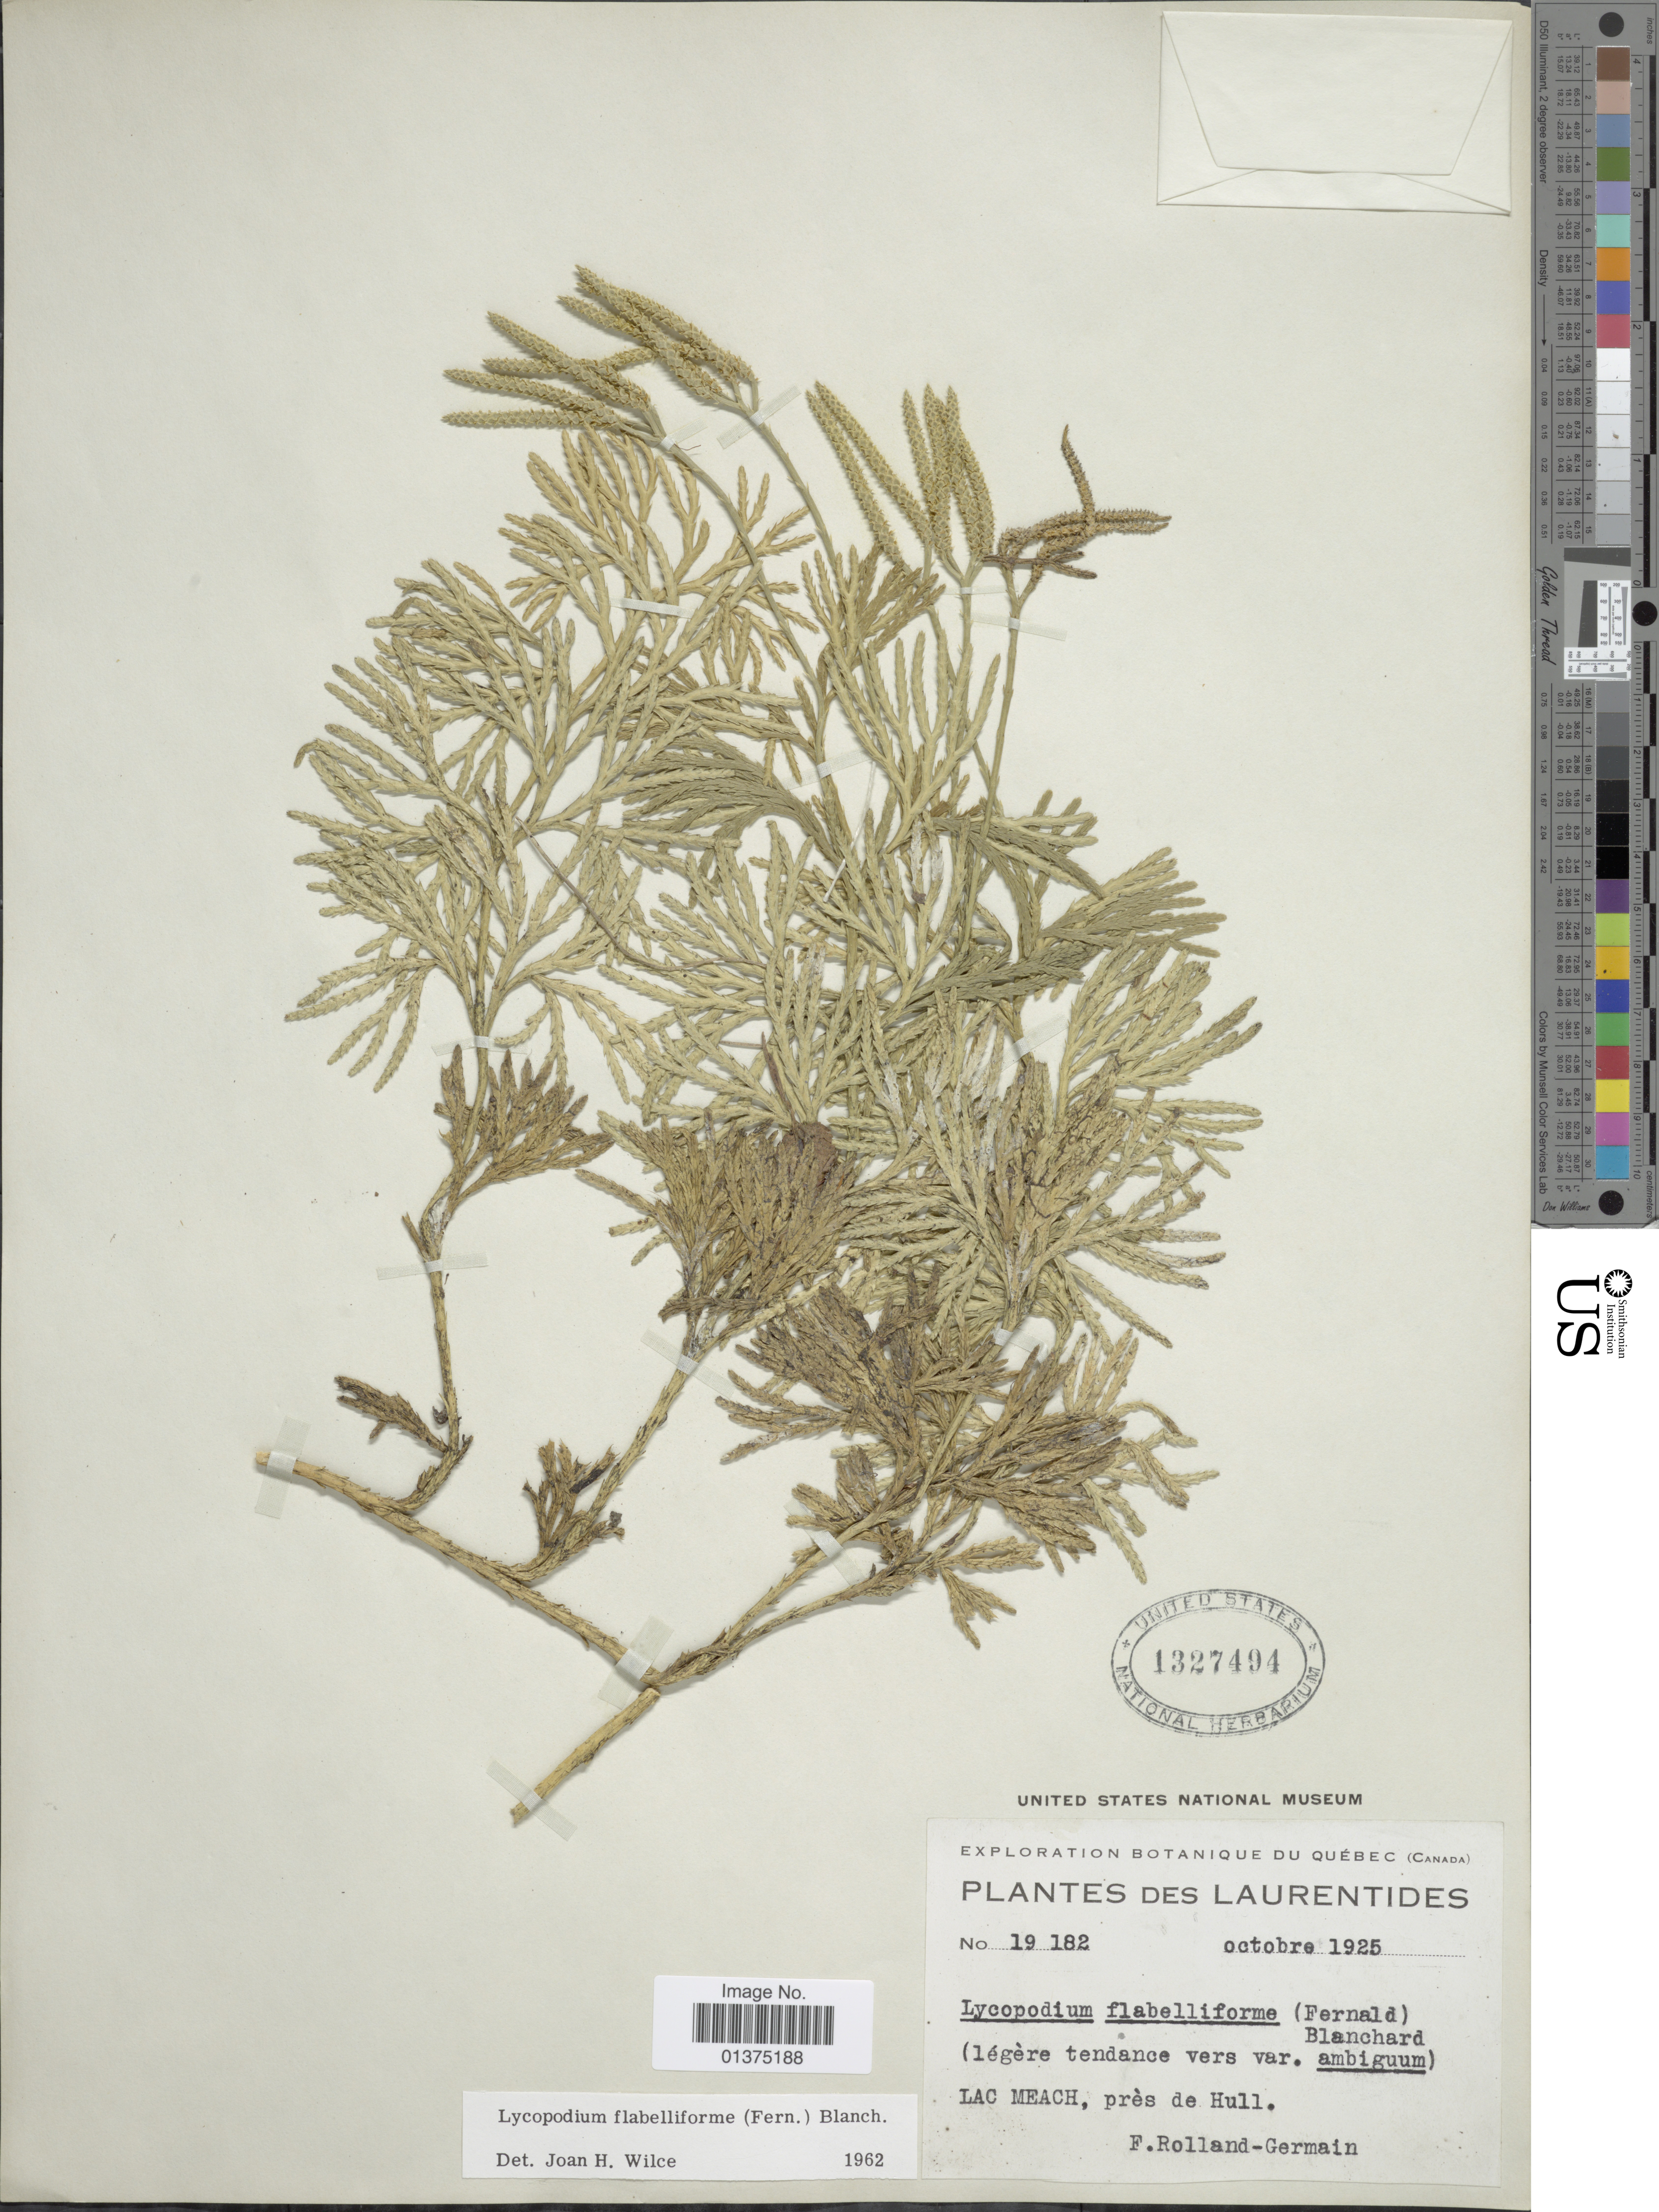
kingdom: Plantae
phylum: Tracheophyta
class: Lycopodiopsida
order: Lycopodiales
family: Lycopodiaceae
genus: Diphasiastrum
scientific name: Diphasiastrum digitatum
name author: (Dill. ex A. Braun) Holub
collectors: Rolland-Germain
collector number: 19182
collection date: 1925-10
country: Canada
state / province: Quebec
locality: Laurentides, lac Meach, près de Hull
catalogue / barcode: US 1327494